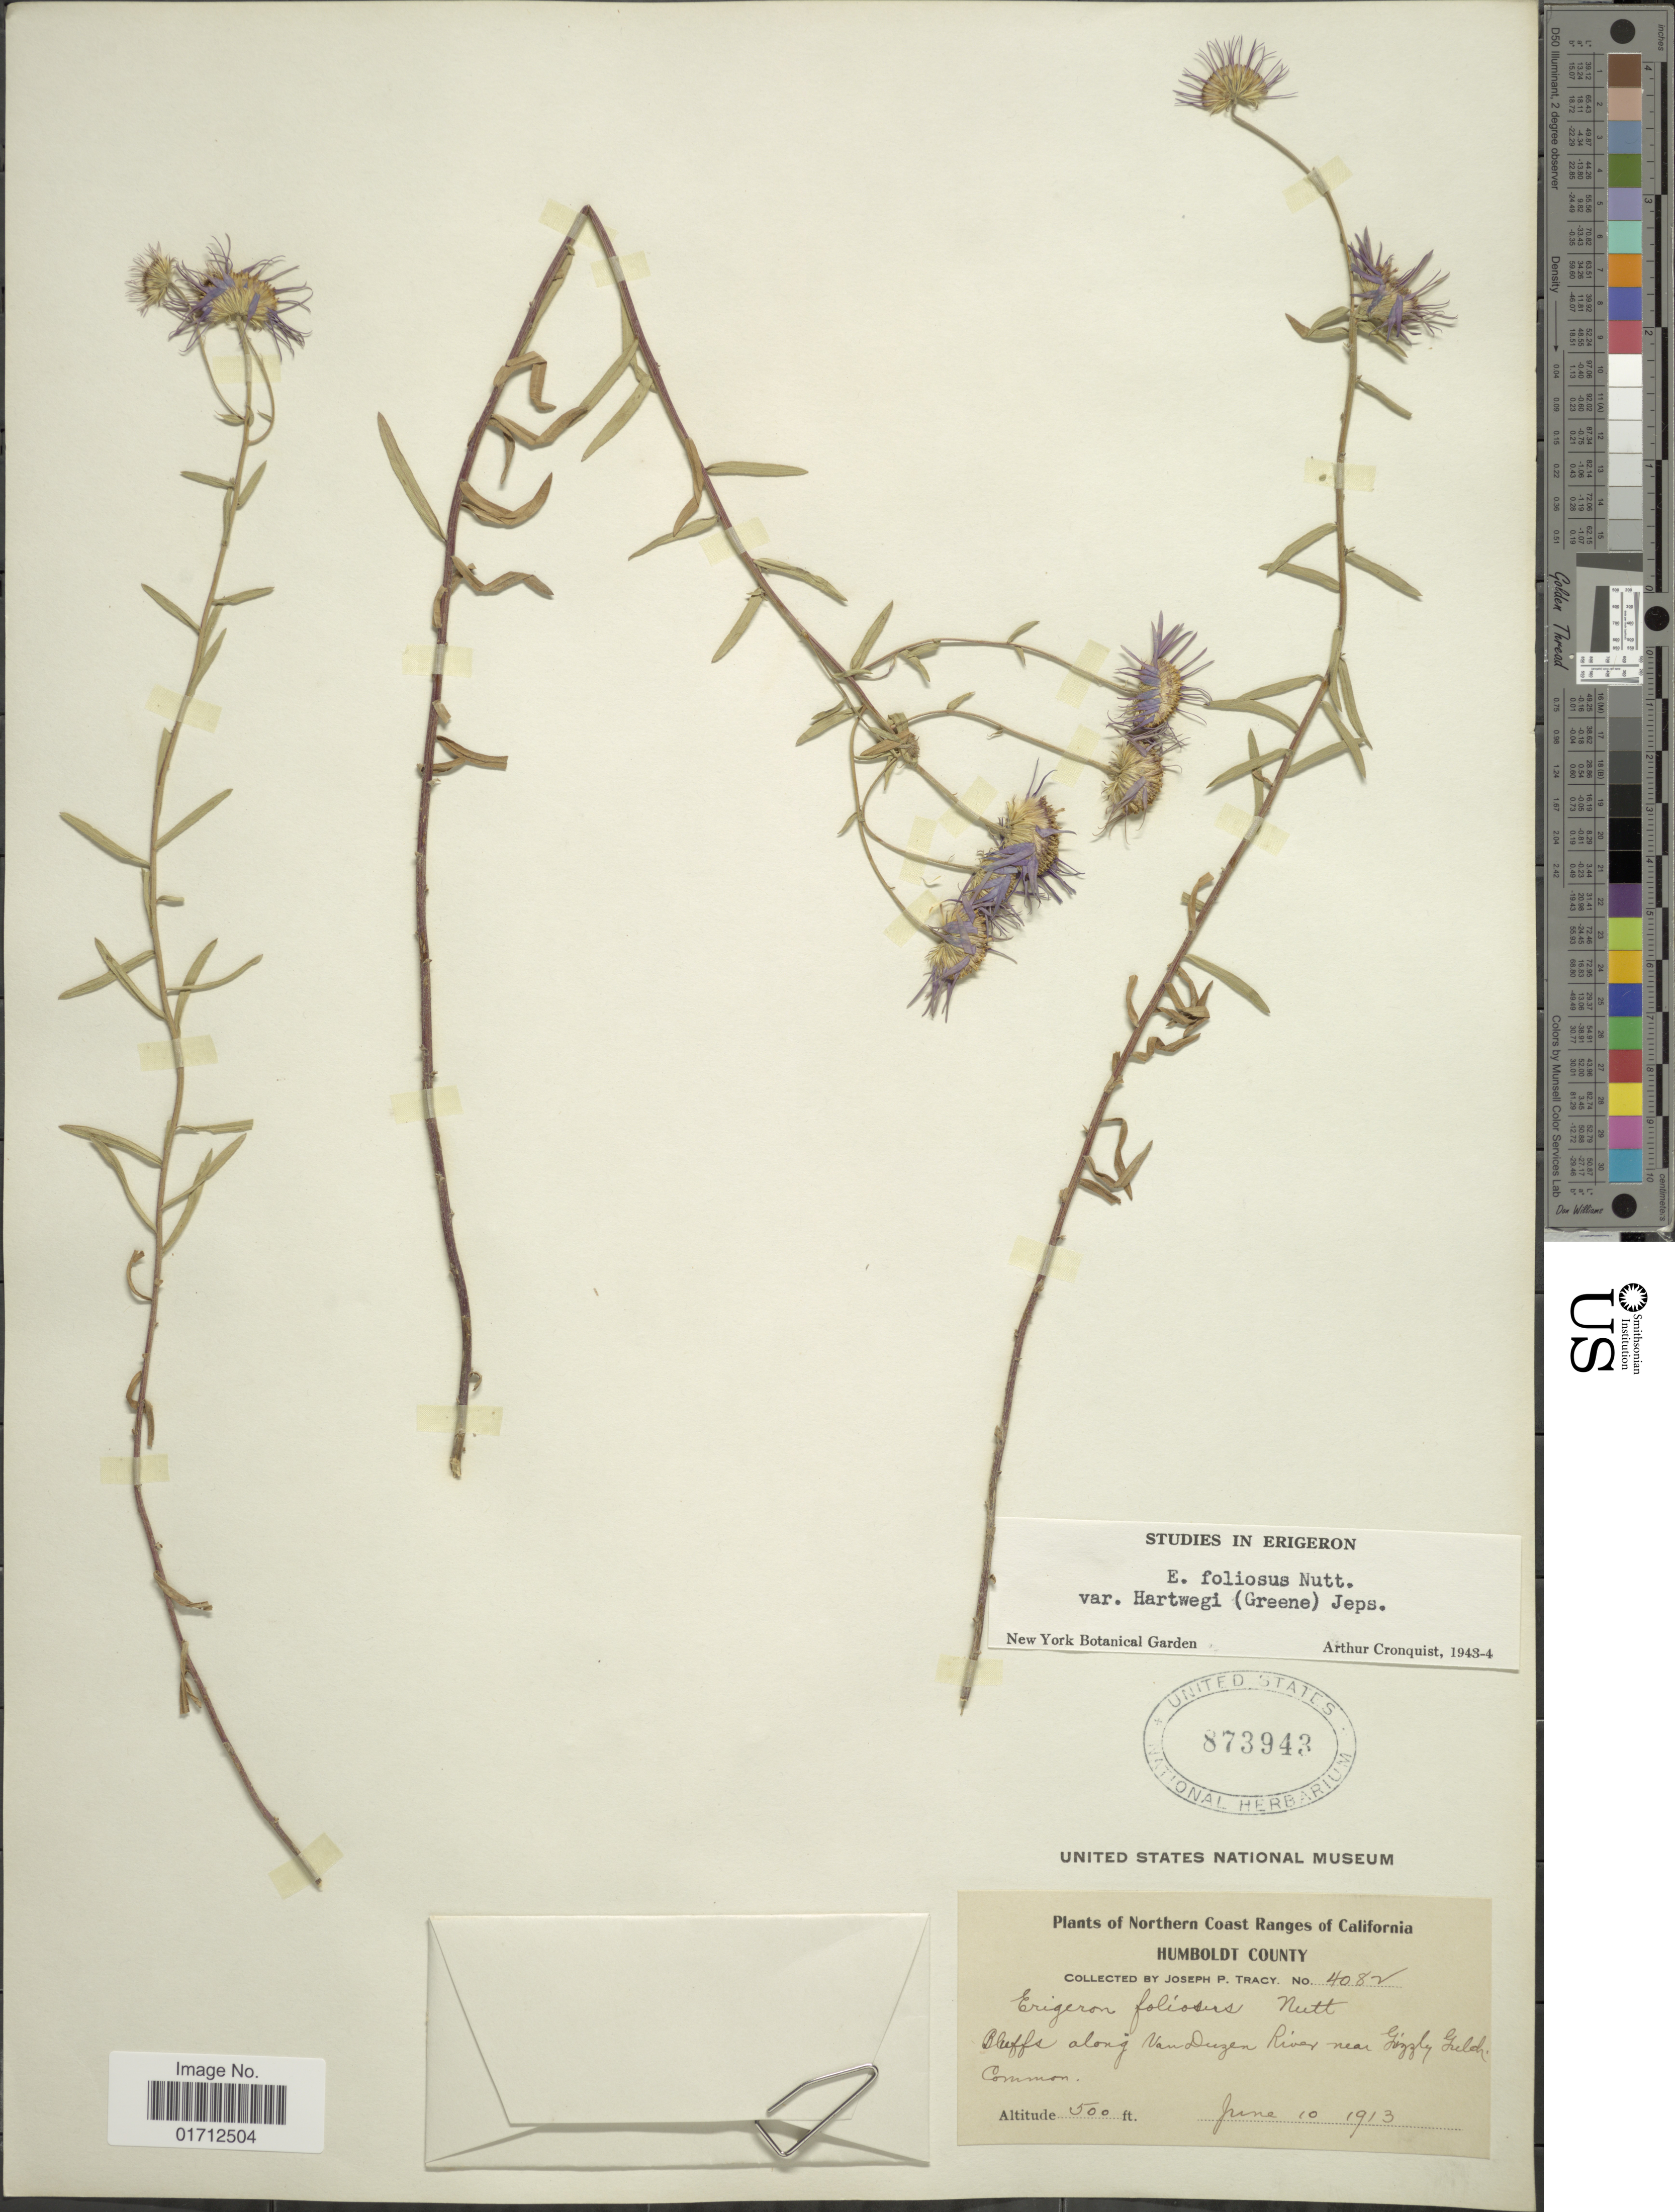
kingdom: Plantae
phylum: Tracheophyta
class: Magnoliopsida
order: Asterales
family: Asteraceae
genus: Erigeron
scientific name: Erigeron foliosus var. hartwegii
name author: (Greene) Jeps.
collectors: J. Tracy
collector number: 4082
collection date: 1913-06-10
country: United States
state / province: California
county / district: Humboldt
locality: Northern Coast Ranges of California, Humboldt County, Bluffs along Van Duzen River near Grizzly Gulch.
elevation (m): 152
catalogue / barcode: US 873943